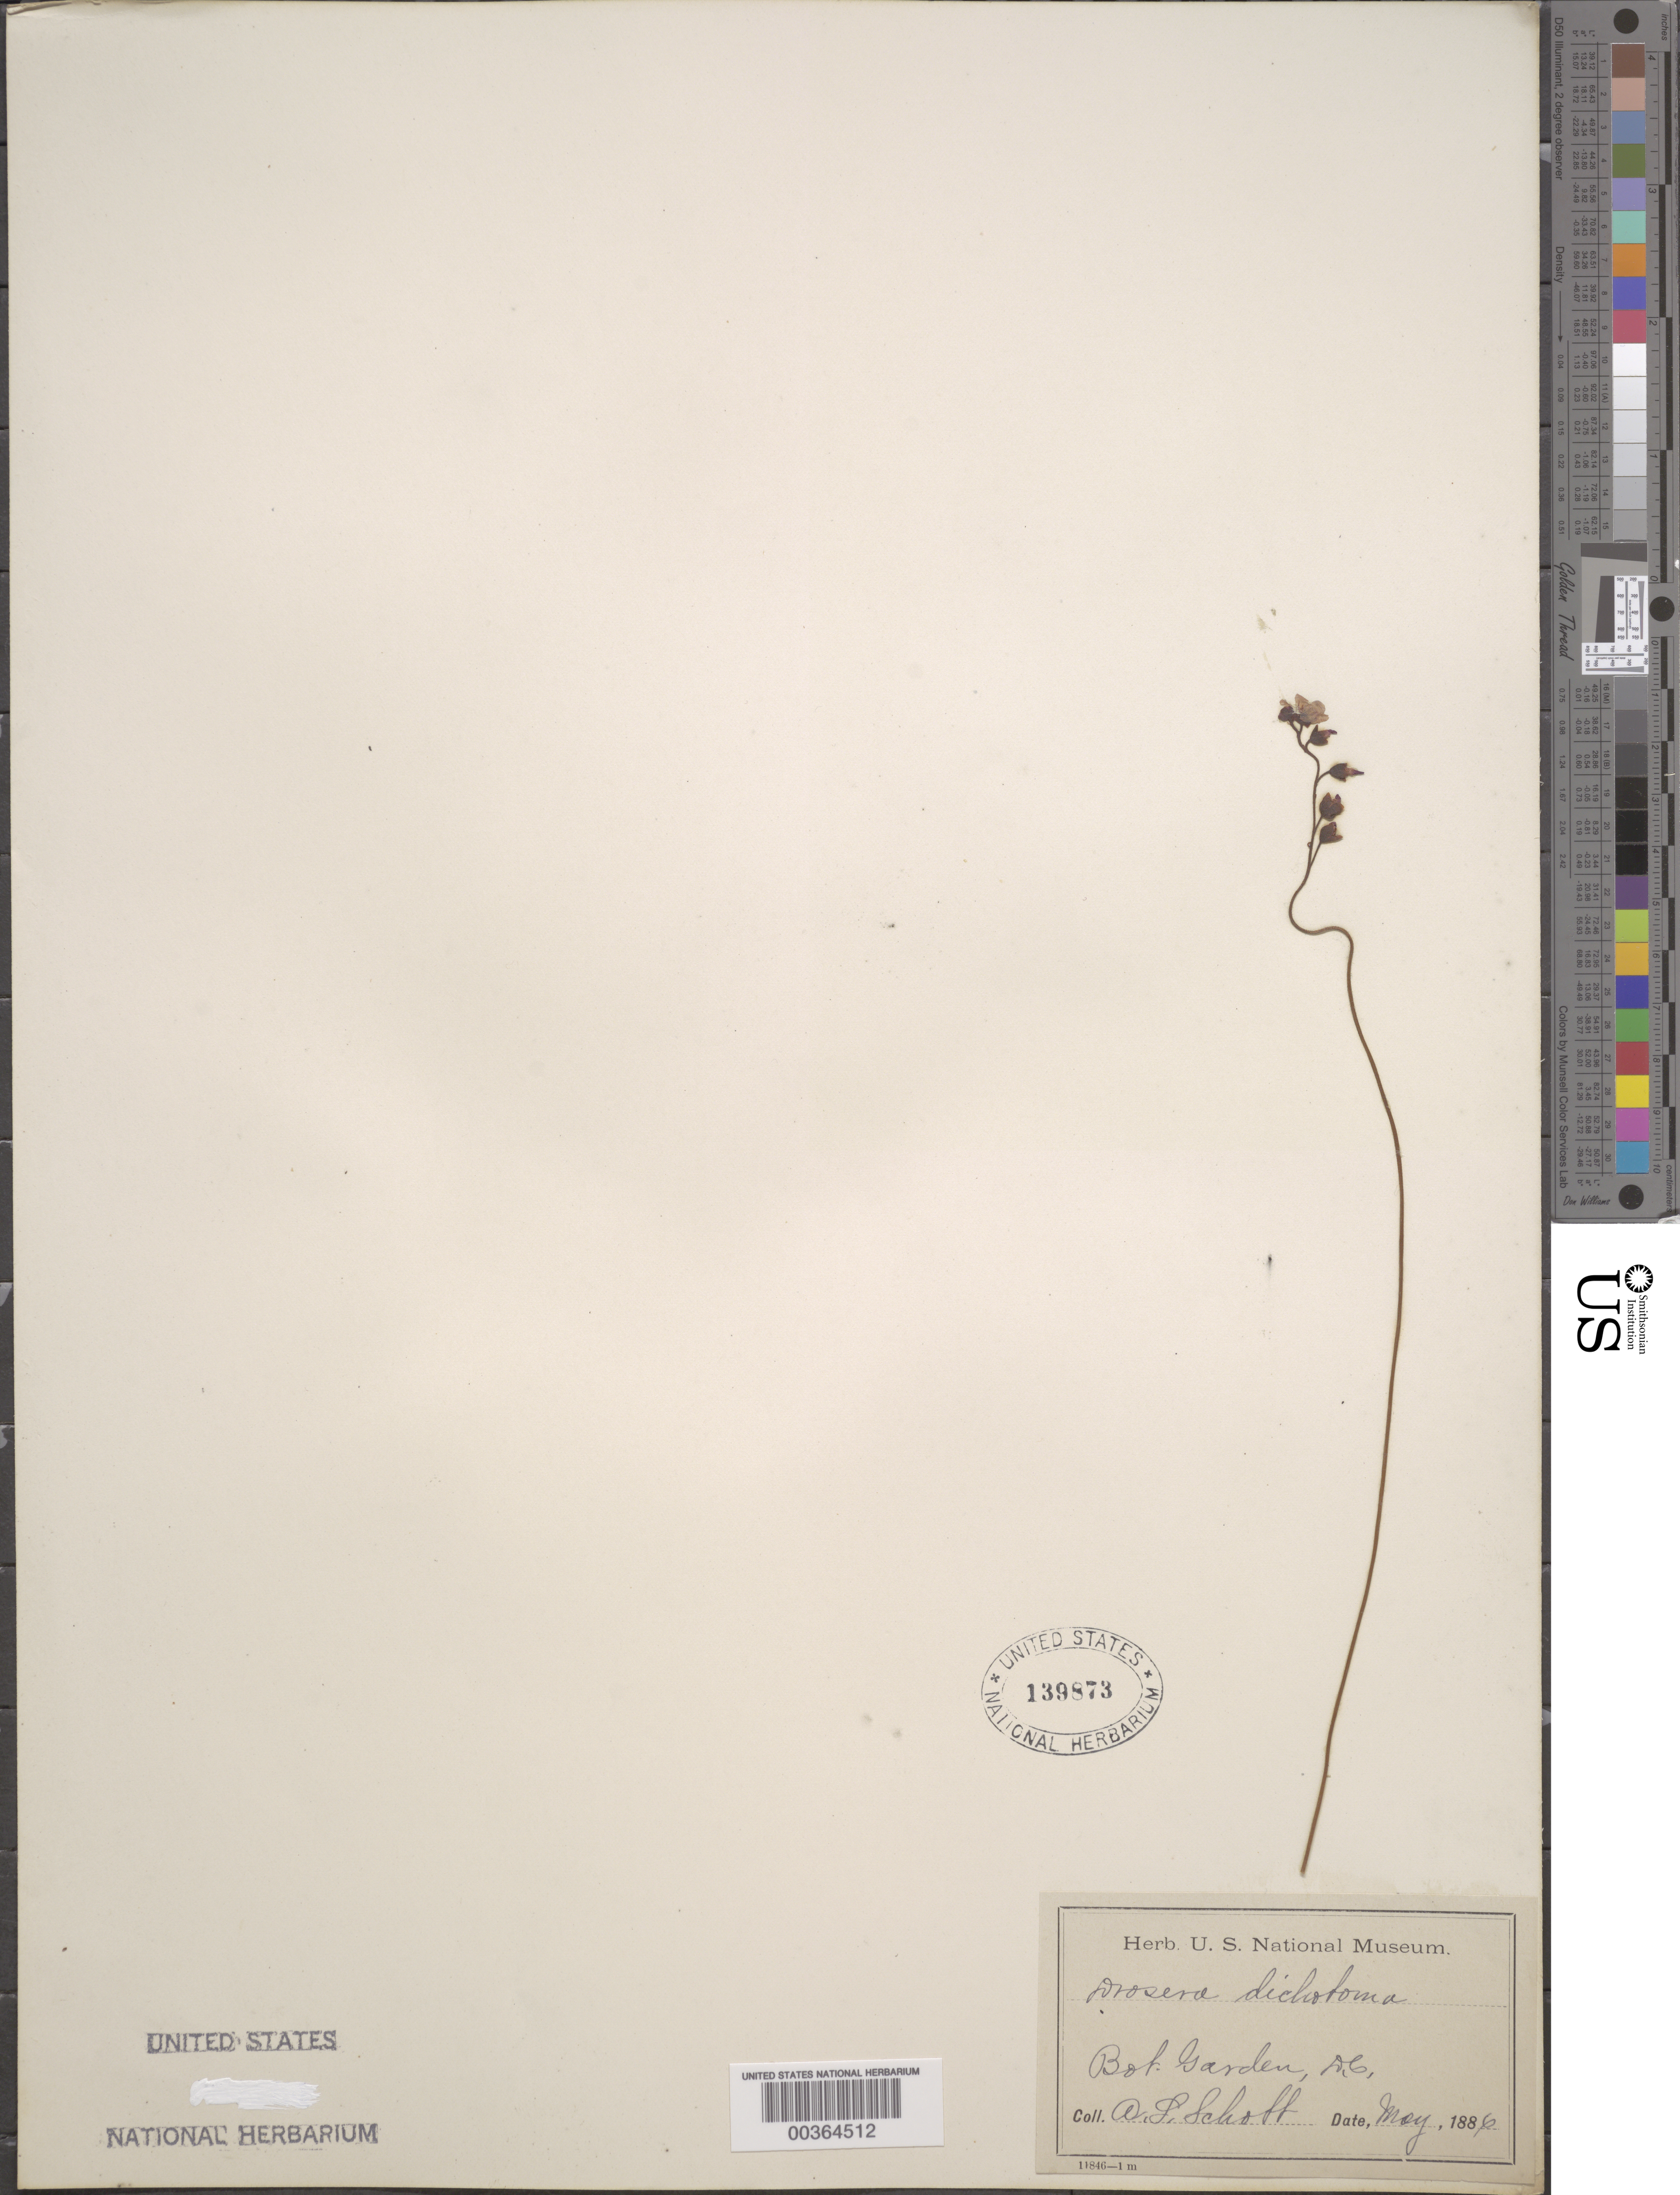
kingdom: Plantae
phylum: Tracheophyta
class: Magnoliopsida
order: Caryophyllales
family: Droseraceae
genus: Drosera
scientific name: Drosera kaieteurensis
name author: Brumm.-Ding.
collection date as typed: May 1886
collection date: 1886-05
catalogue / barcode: US 139873